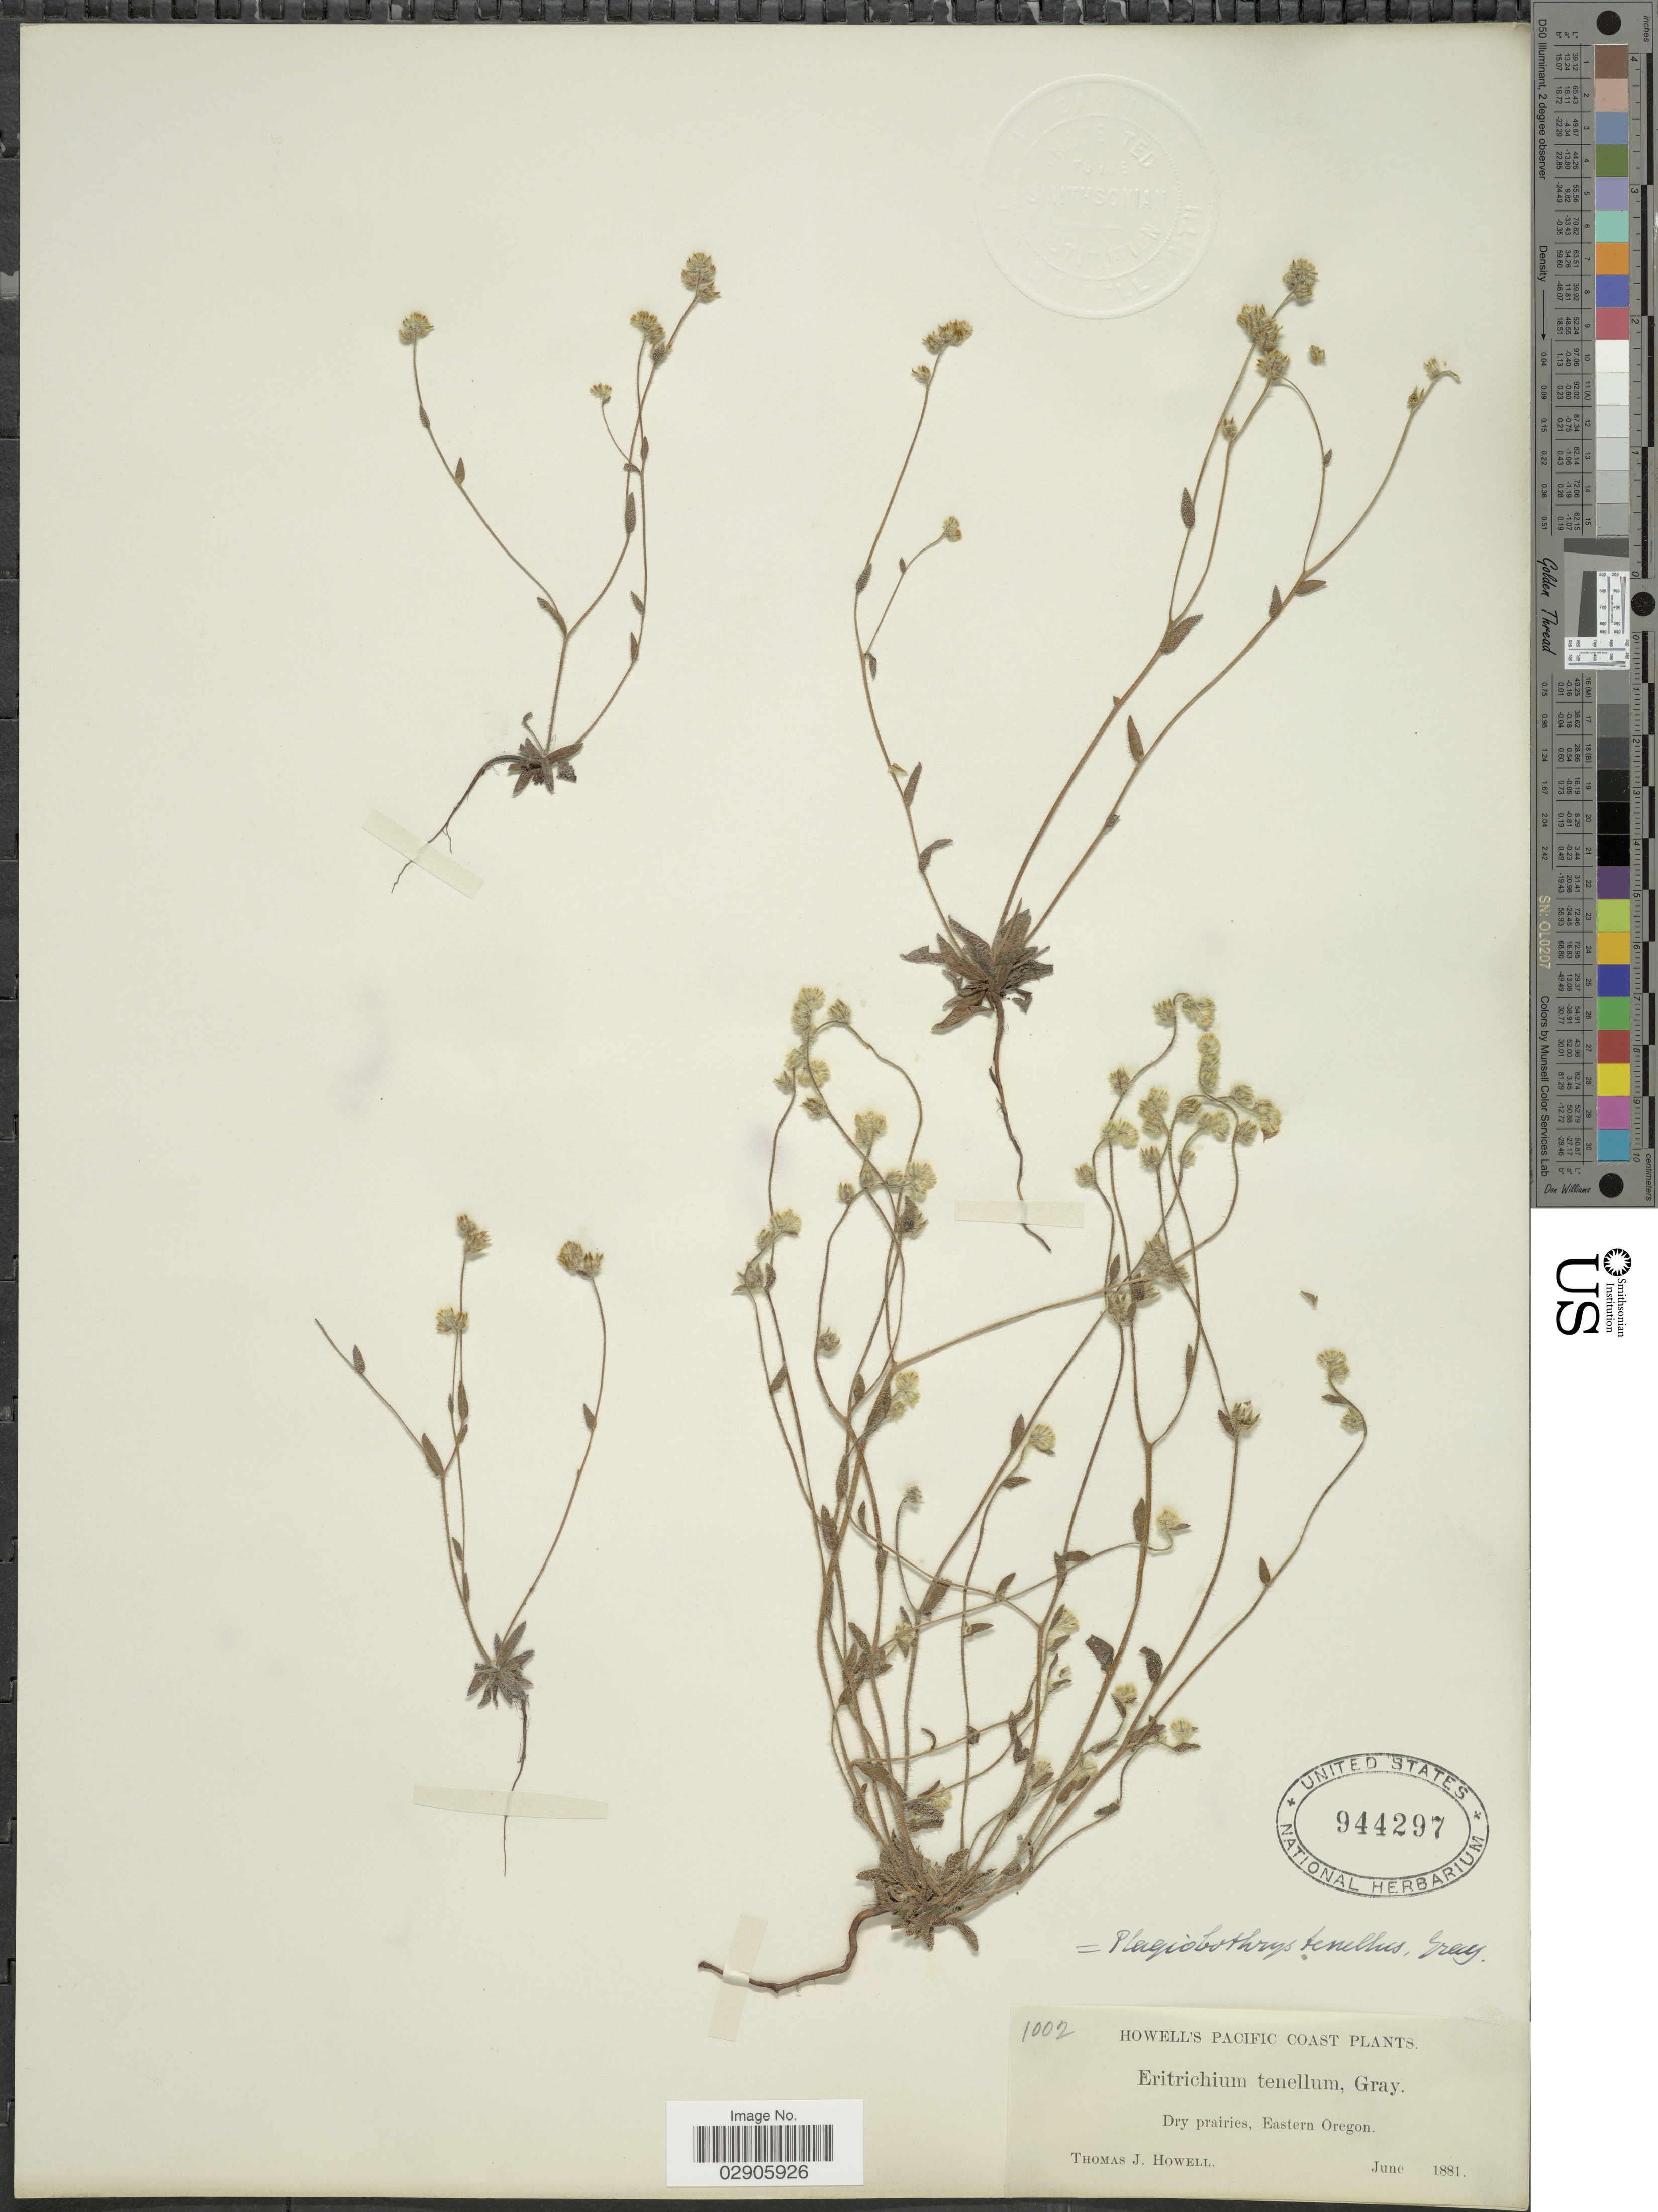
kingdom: Plantae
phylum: Tracheophyta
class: Magnoliopsida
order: Boraginales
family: Boraginaceae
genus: Plagiobothrys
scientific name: Plagiobothrys tenellus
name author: (Nutt.) A. Gray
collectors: T. J. Howell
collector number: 1002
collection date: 1881-06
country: United States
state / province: Oregon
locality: Pacific Coast. Dry prairies, Eastern Oregon.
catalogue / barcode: US 944297